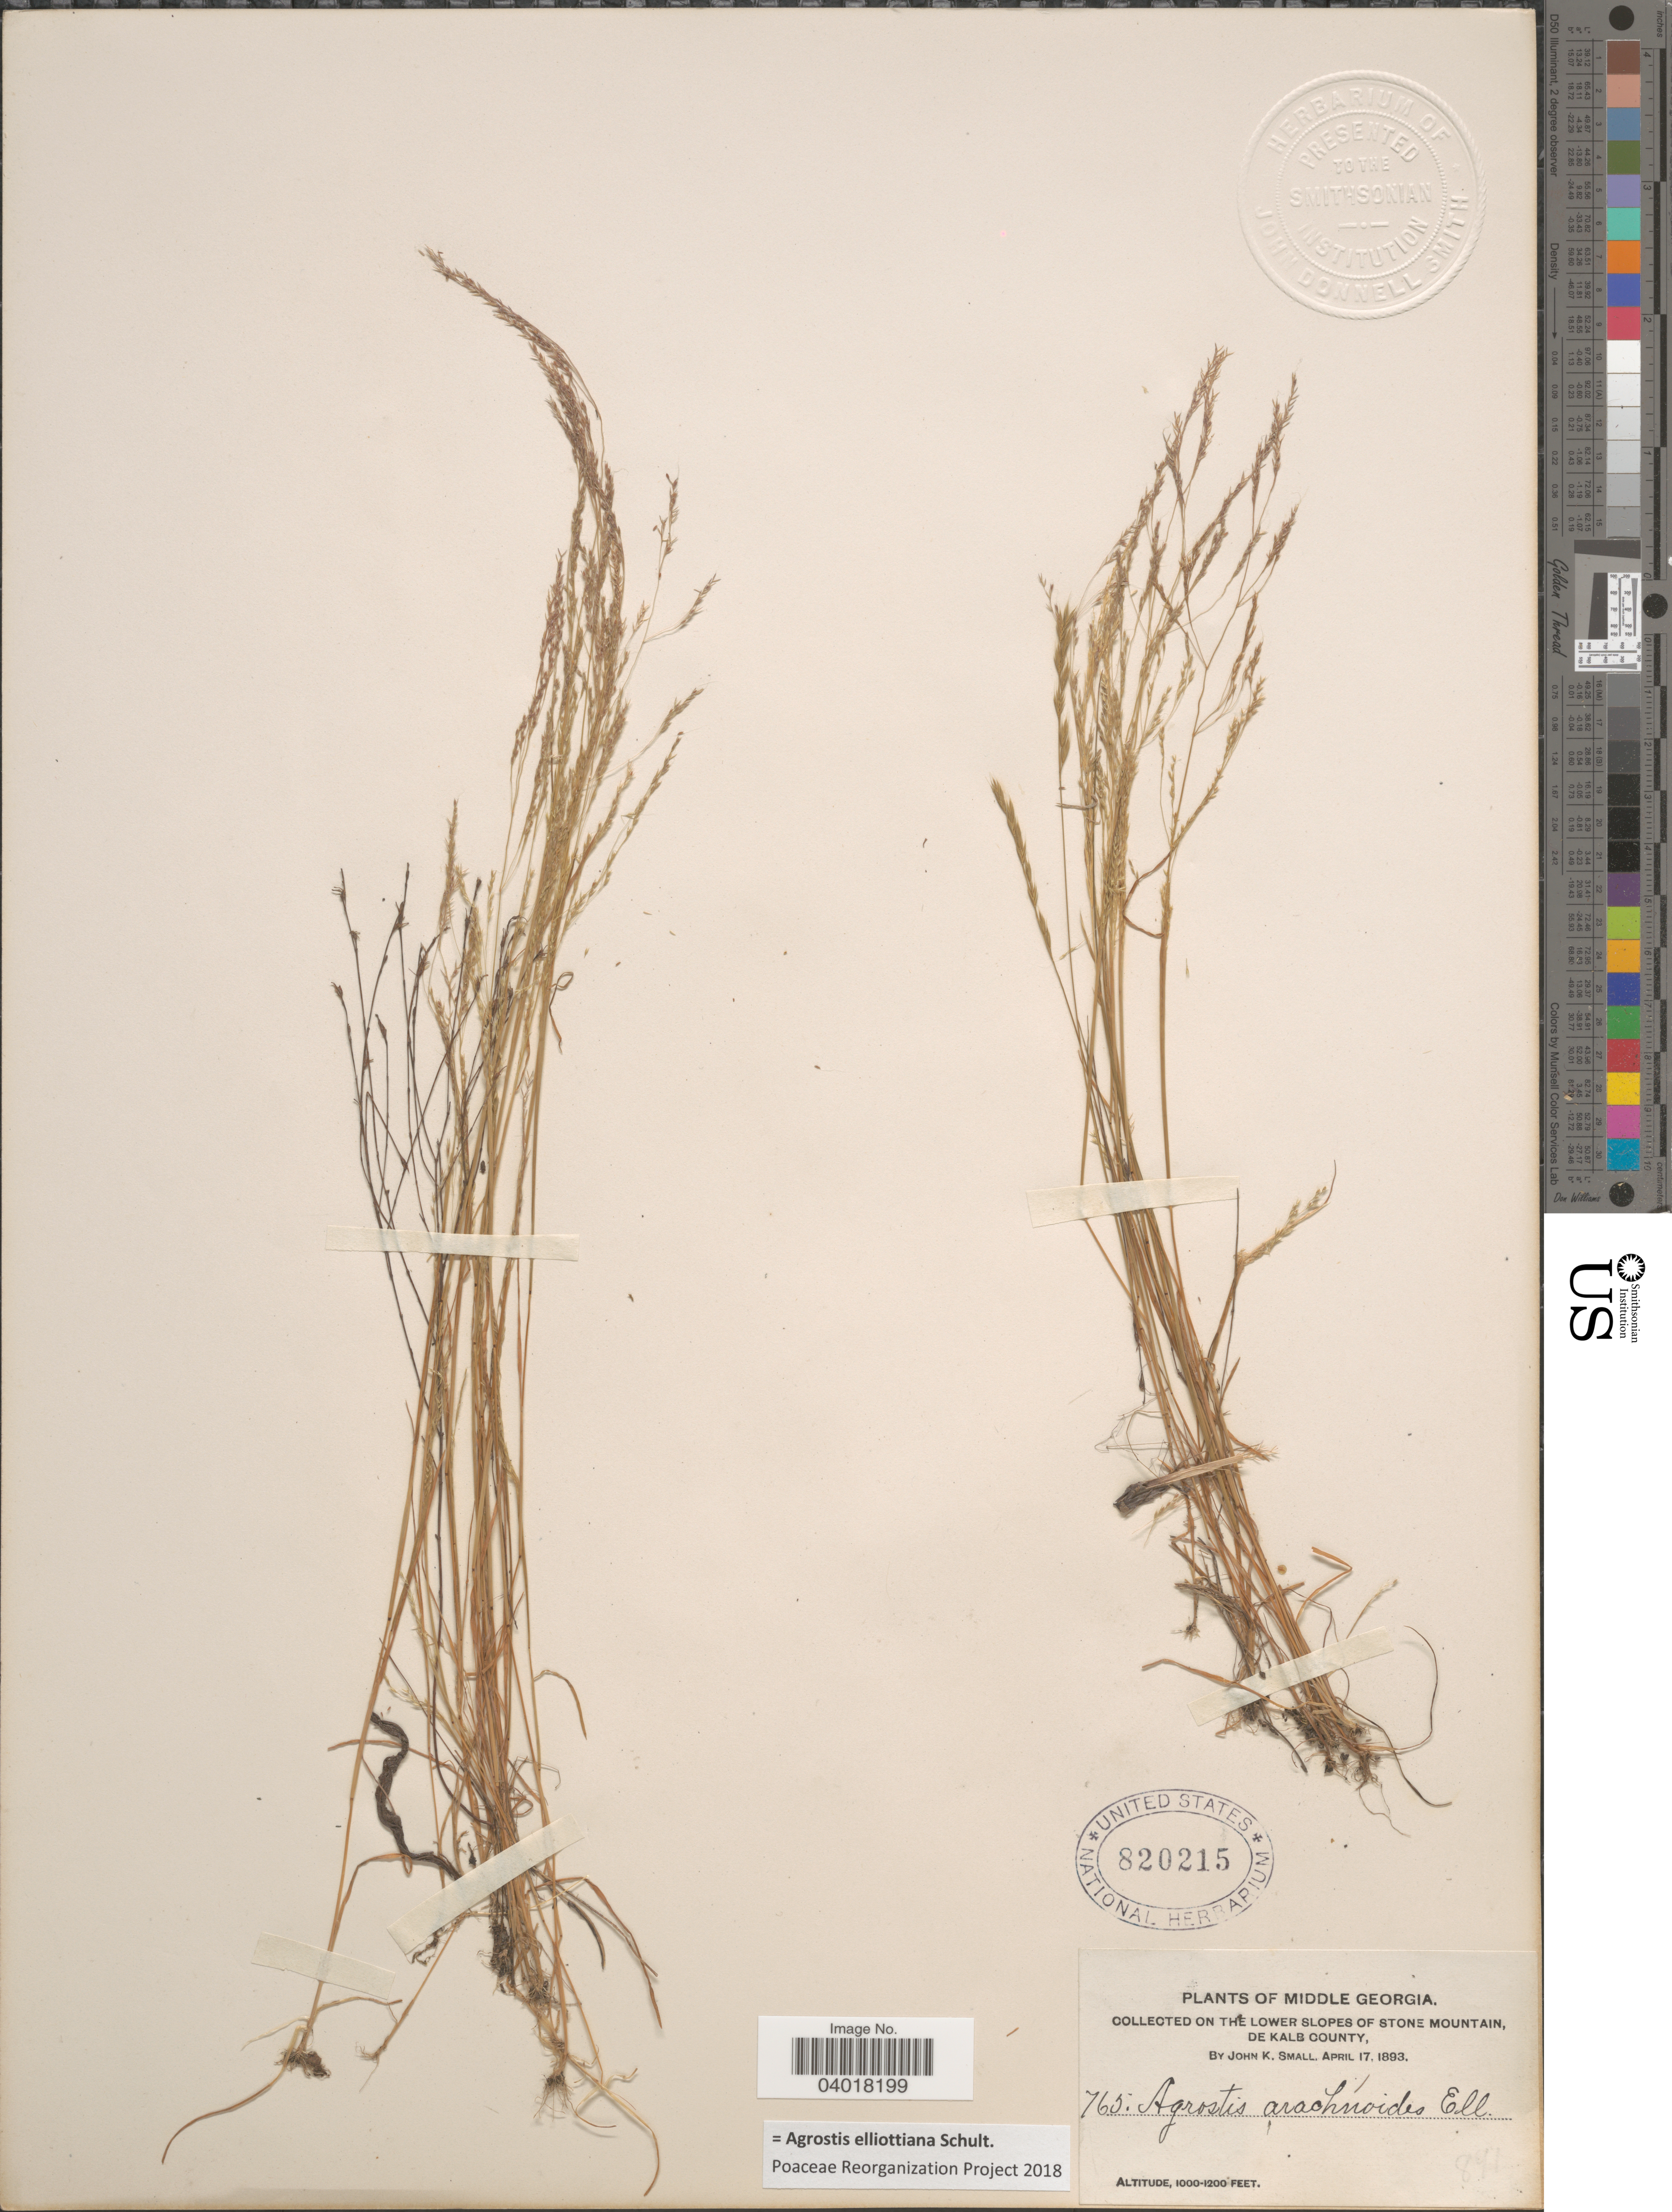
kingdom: Plantae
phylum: Tracheophyta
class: Liliopsida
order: Poales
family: Poaceae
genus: Agrostis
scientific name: Agrostis elliottiana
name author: Schult.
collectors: J. K. Small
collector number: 765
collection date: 1893-04-17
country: United States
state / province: Georgia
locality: Middle Georgia. On the lower slopes of Stone Mountain, De Kalb County.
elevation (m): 305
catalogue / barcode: US 820215